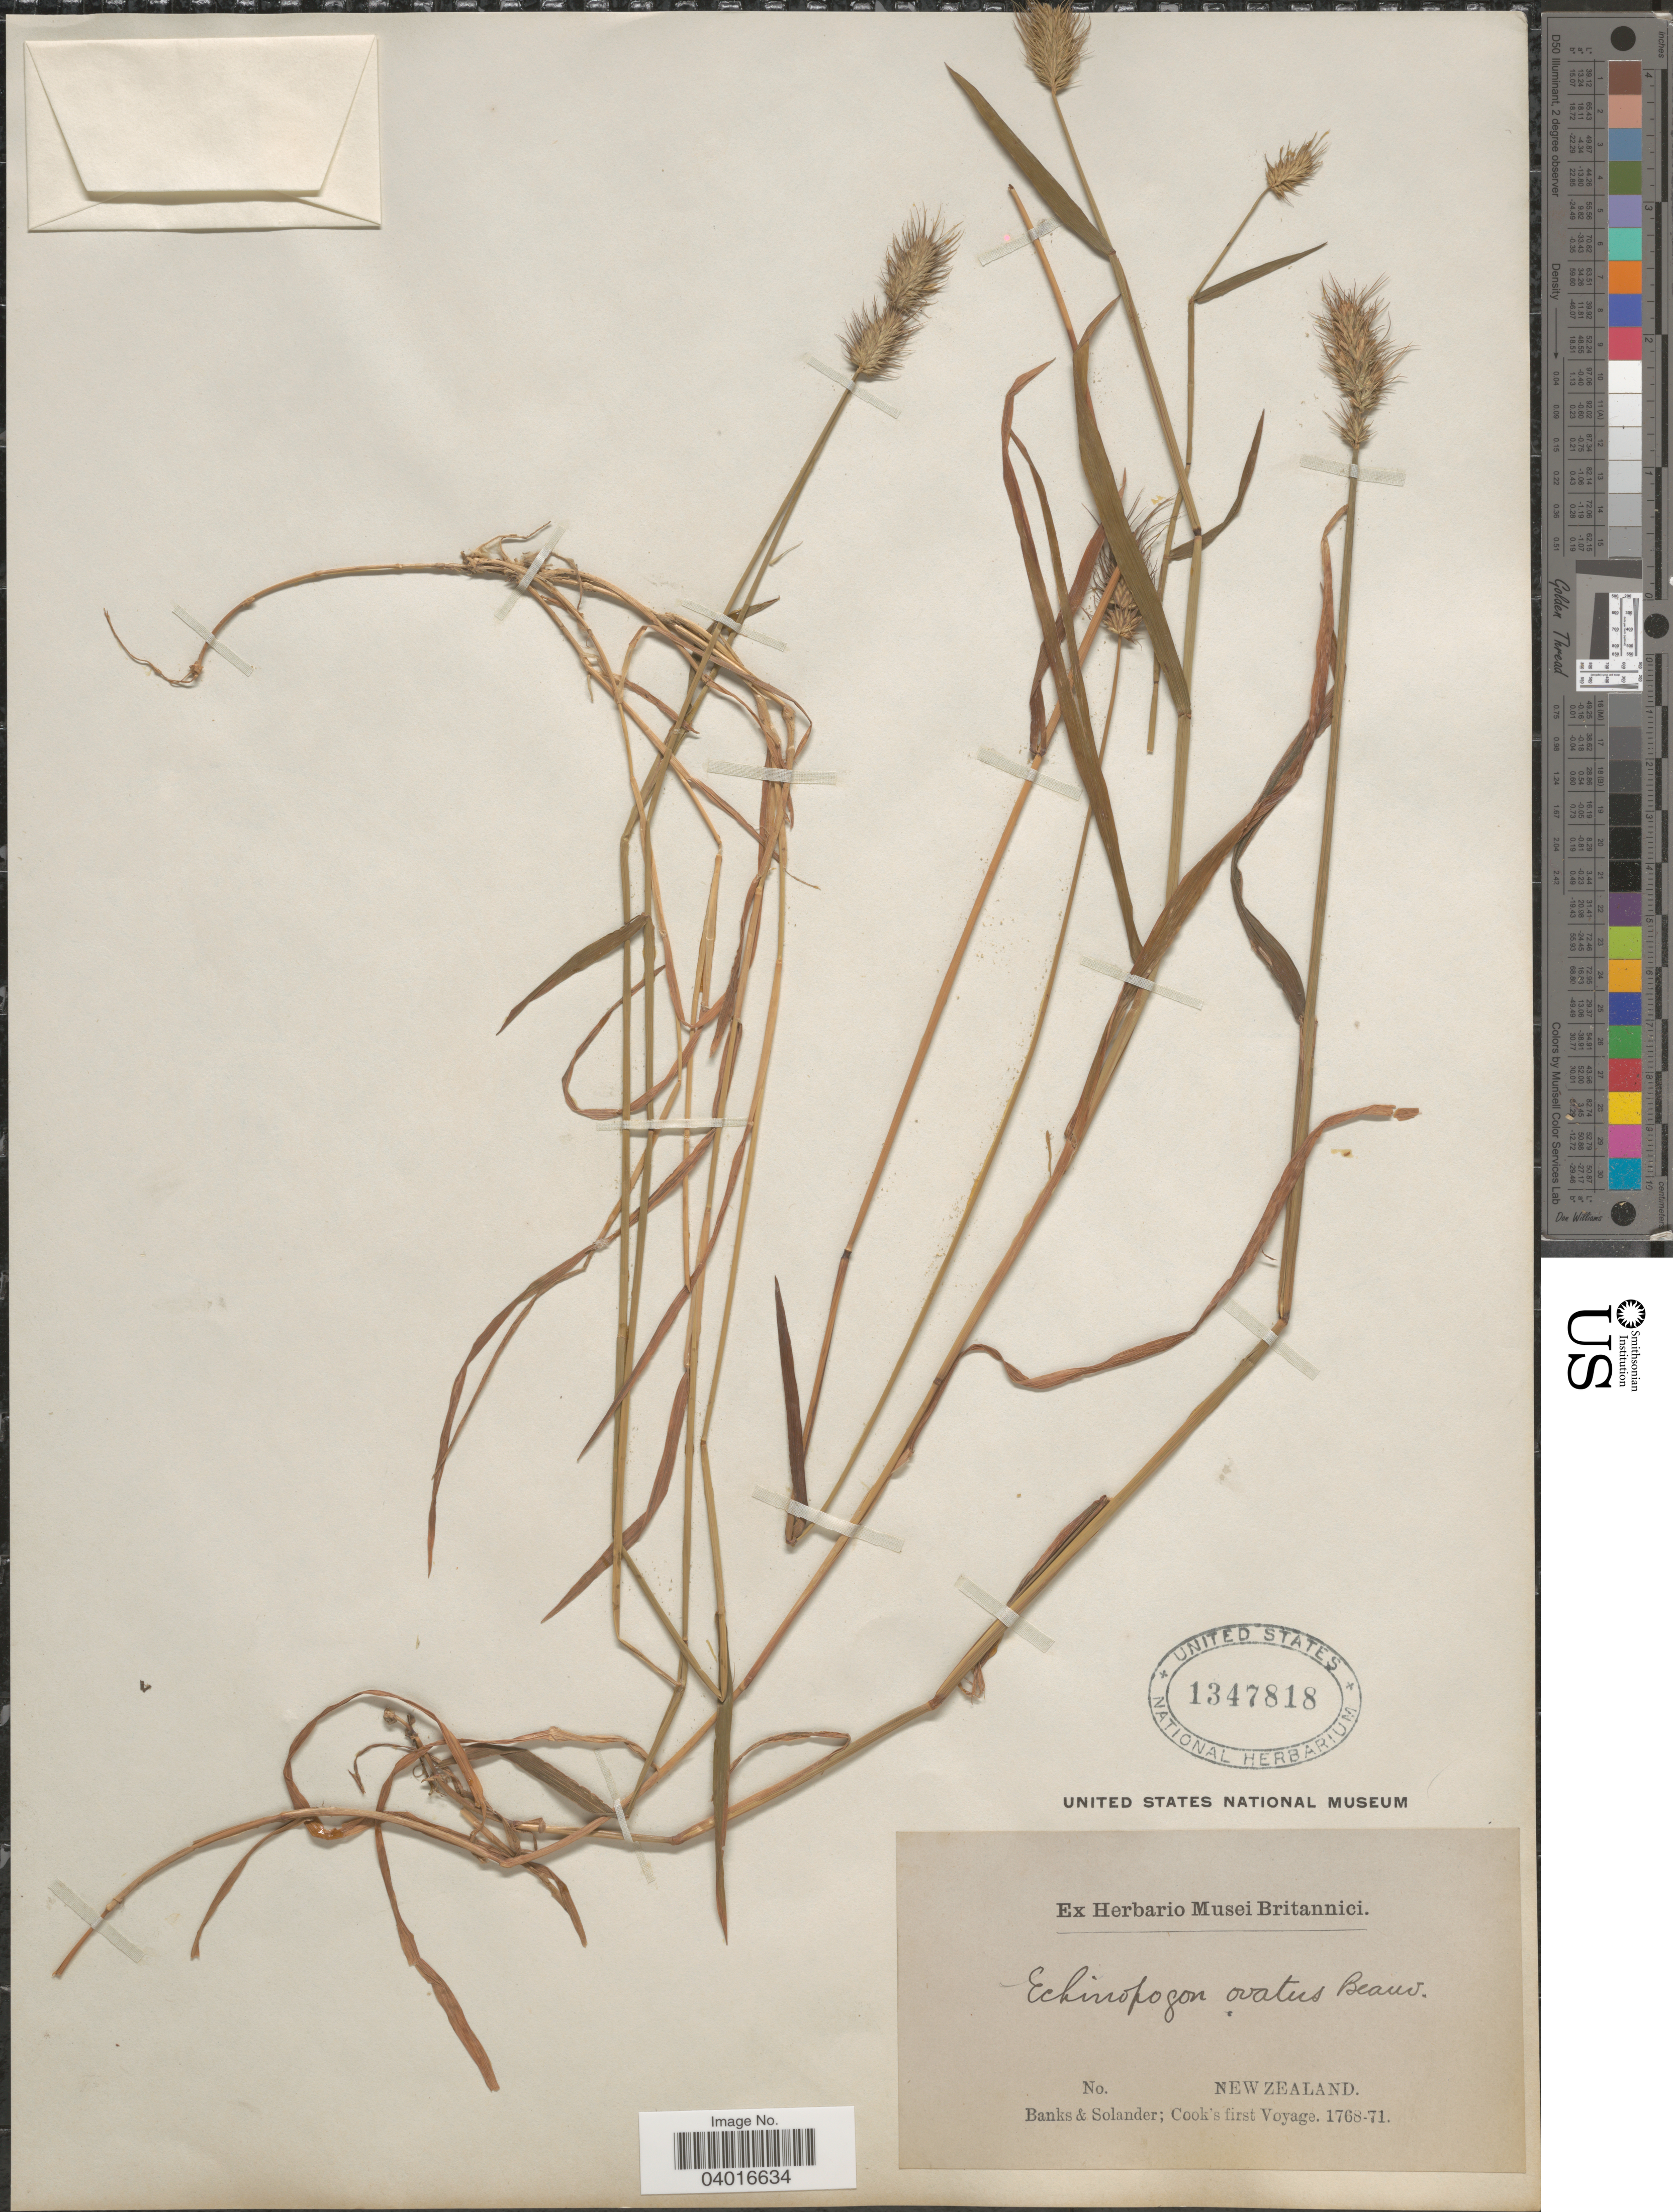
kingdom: Plantae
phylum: Tracheophyta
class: Liliopsida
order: Poales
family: Poaceae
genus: Echinopogon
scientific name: Echinopogon ovatus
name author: (G. Forst.) P. Beauv.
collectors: -- Banks & -- Solander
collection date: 1768/1771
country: New Zealand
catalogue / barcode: US 1347818